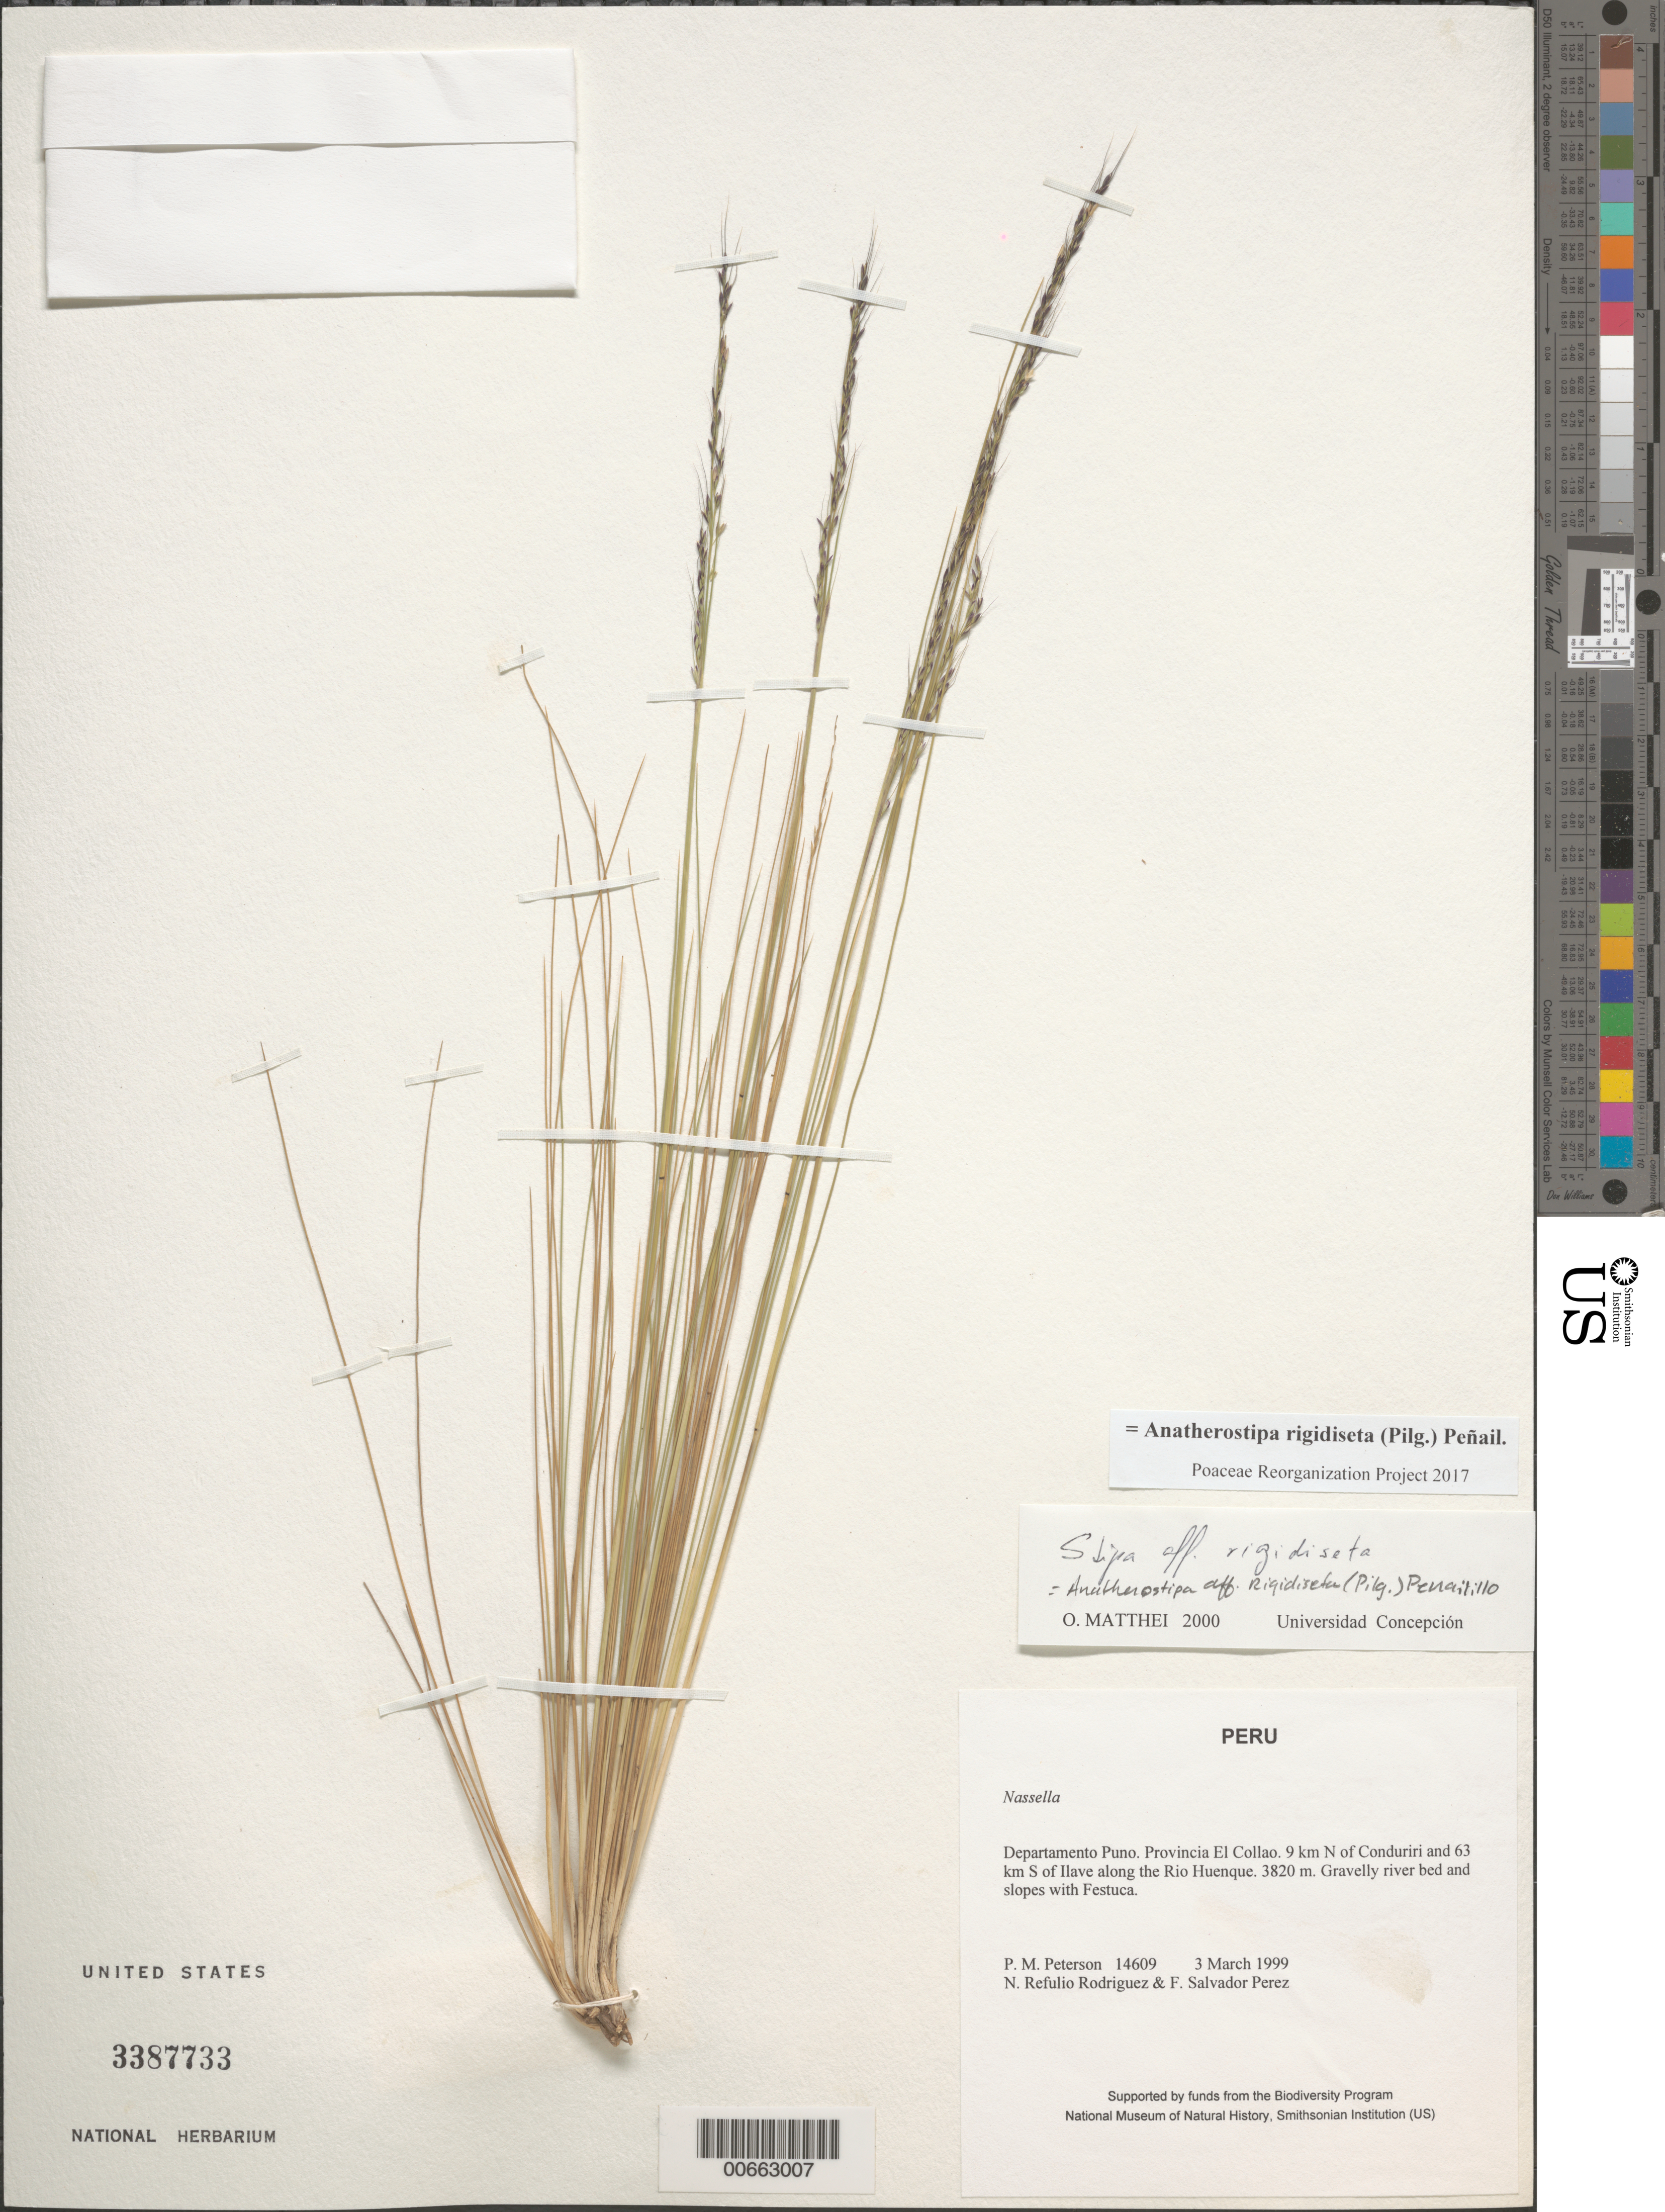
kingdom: Plantae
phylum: Tracheophyta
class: Liliopsida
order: Poales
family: Poaceae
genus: Anatherostipa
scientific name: Anatherostipa rigidiseta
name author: (Pilg.) Peñailillo B.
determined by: Matthei, O. R.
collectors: P. M. Peterson, N. Refulio-Rodríguez & F. Salvador Perez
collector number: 14609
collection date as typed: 03 Mar 1999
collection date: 1999-03-03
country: Peru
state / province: Puno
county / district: El Collao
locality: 9 km N of Conduriri and 63 km S of Ilave along the Rio Huenque.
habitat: Gravelly river bed and slopes with Festuca.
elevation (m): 3820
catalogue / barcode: US 3387733